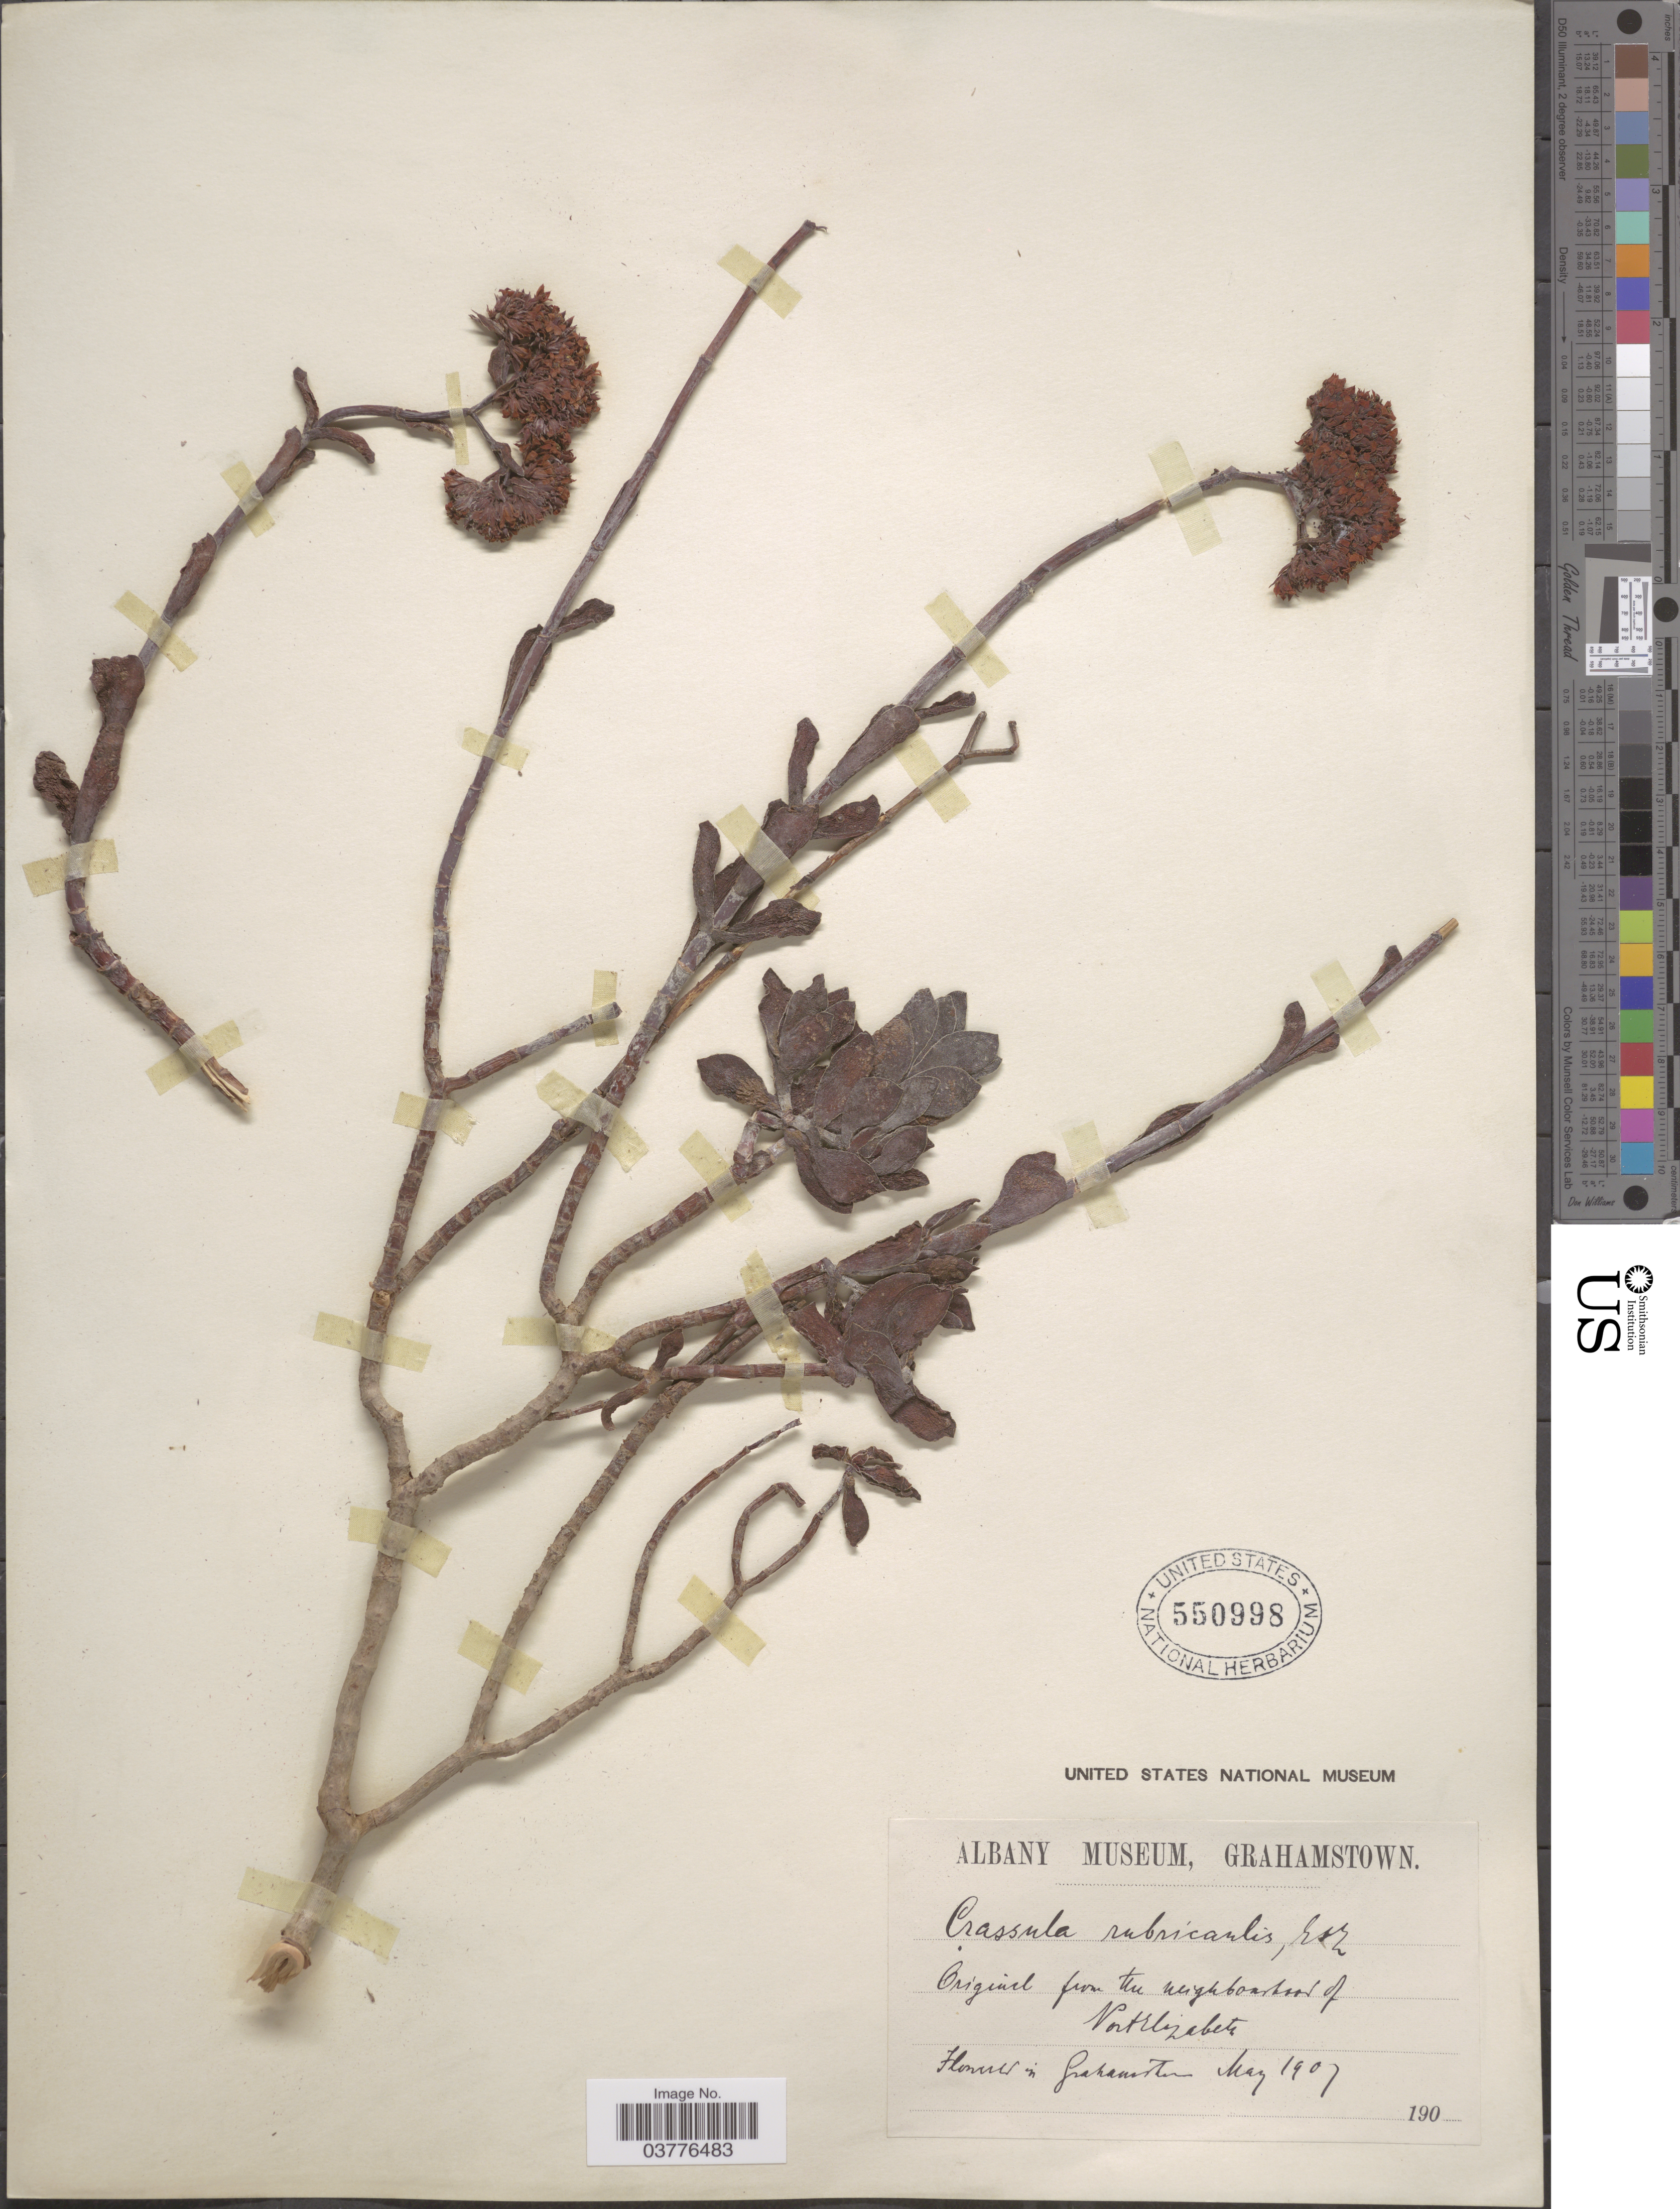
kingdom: Plantae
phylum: Tracheophyta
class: Magnoliopsida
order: Saxifragales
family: Crassulaceae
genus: Crassula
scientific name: Crassula rubricaulis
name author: Eckl. & Zeyh.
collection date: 1907-05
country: South Africa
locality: Grahamstown.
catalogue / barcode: US 550998